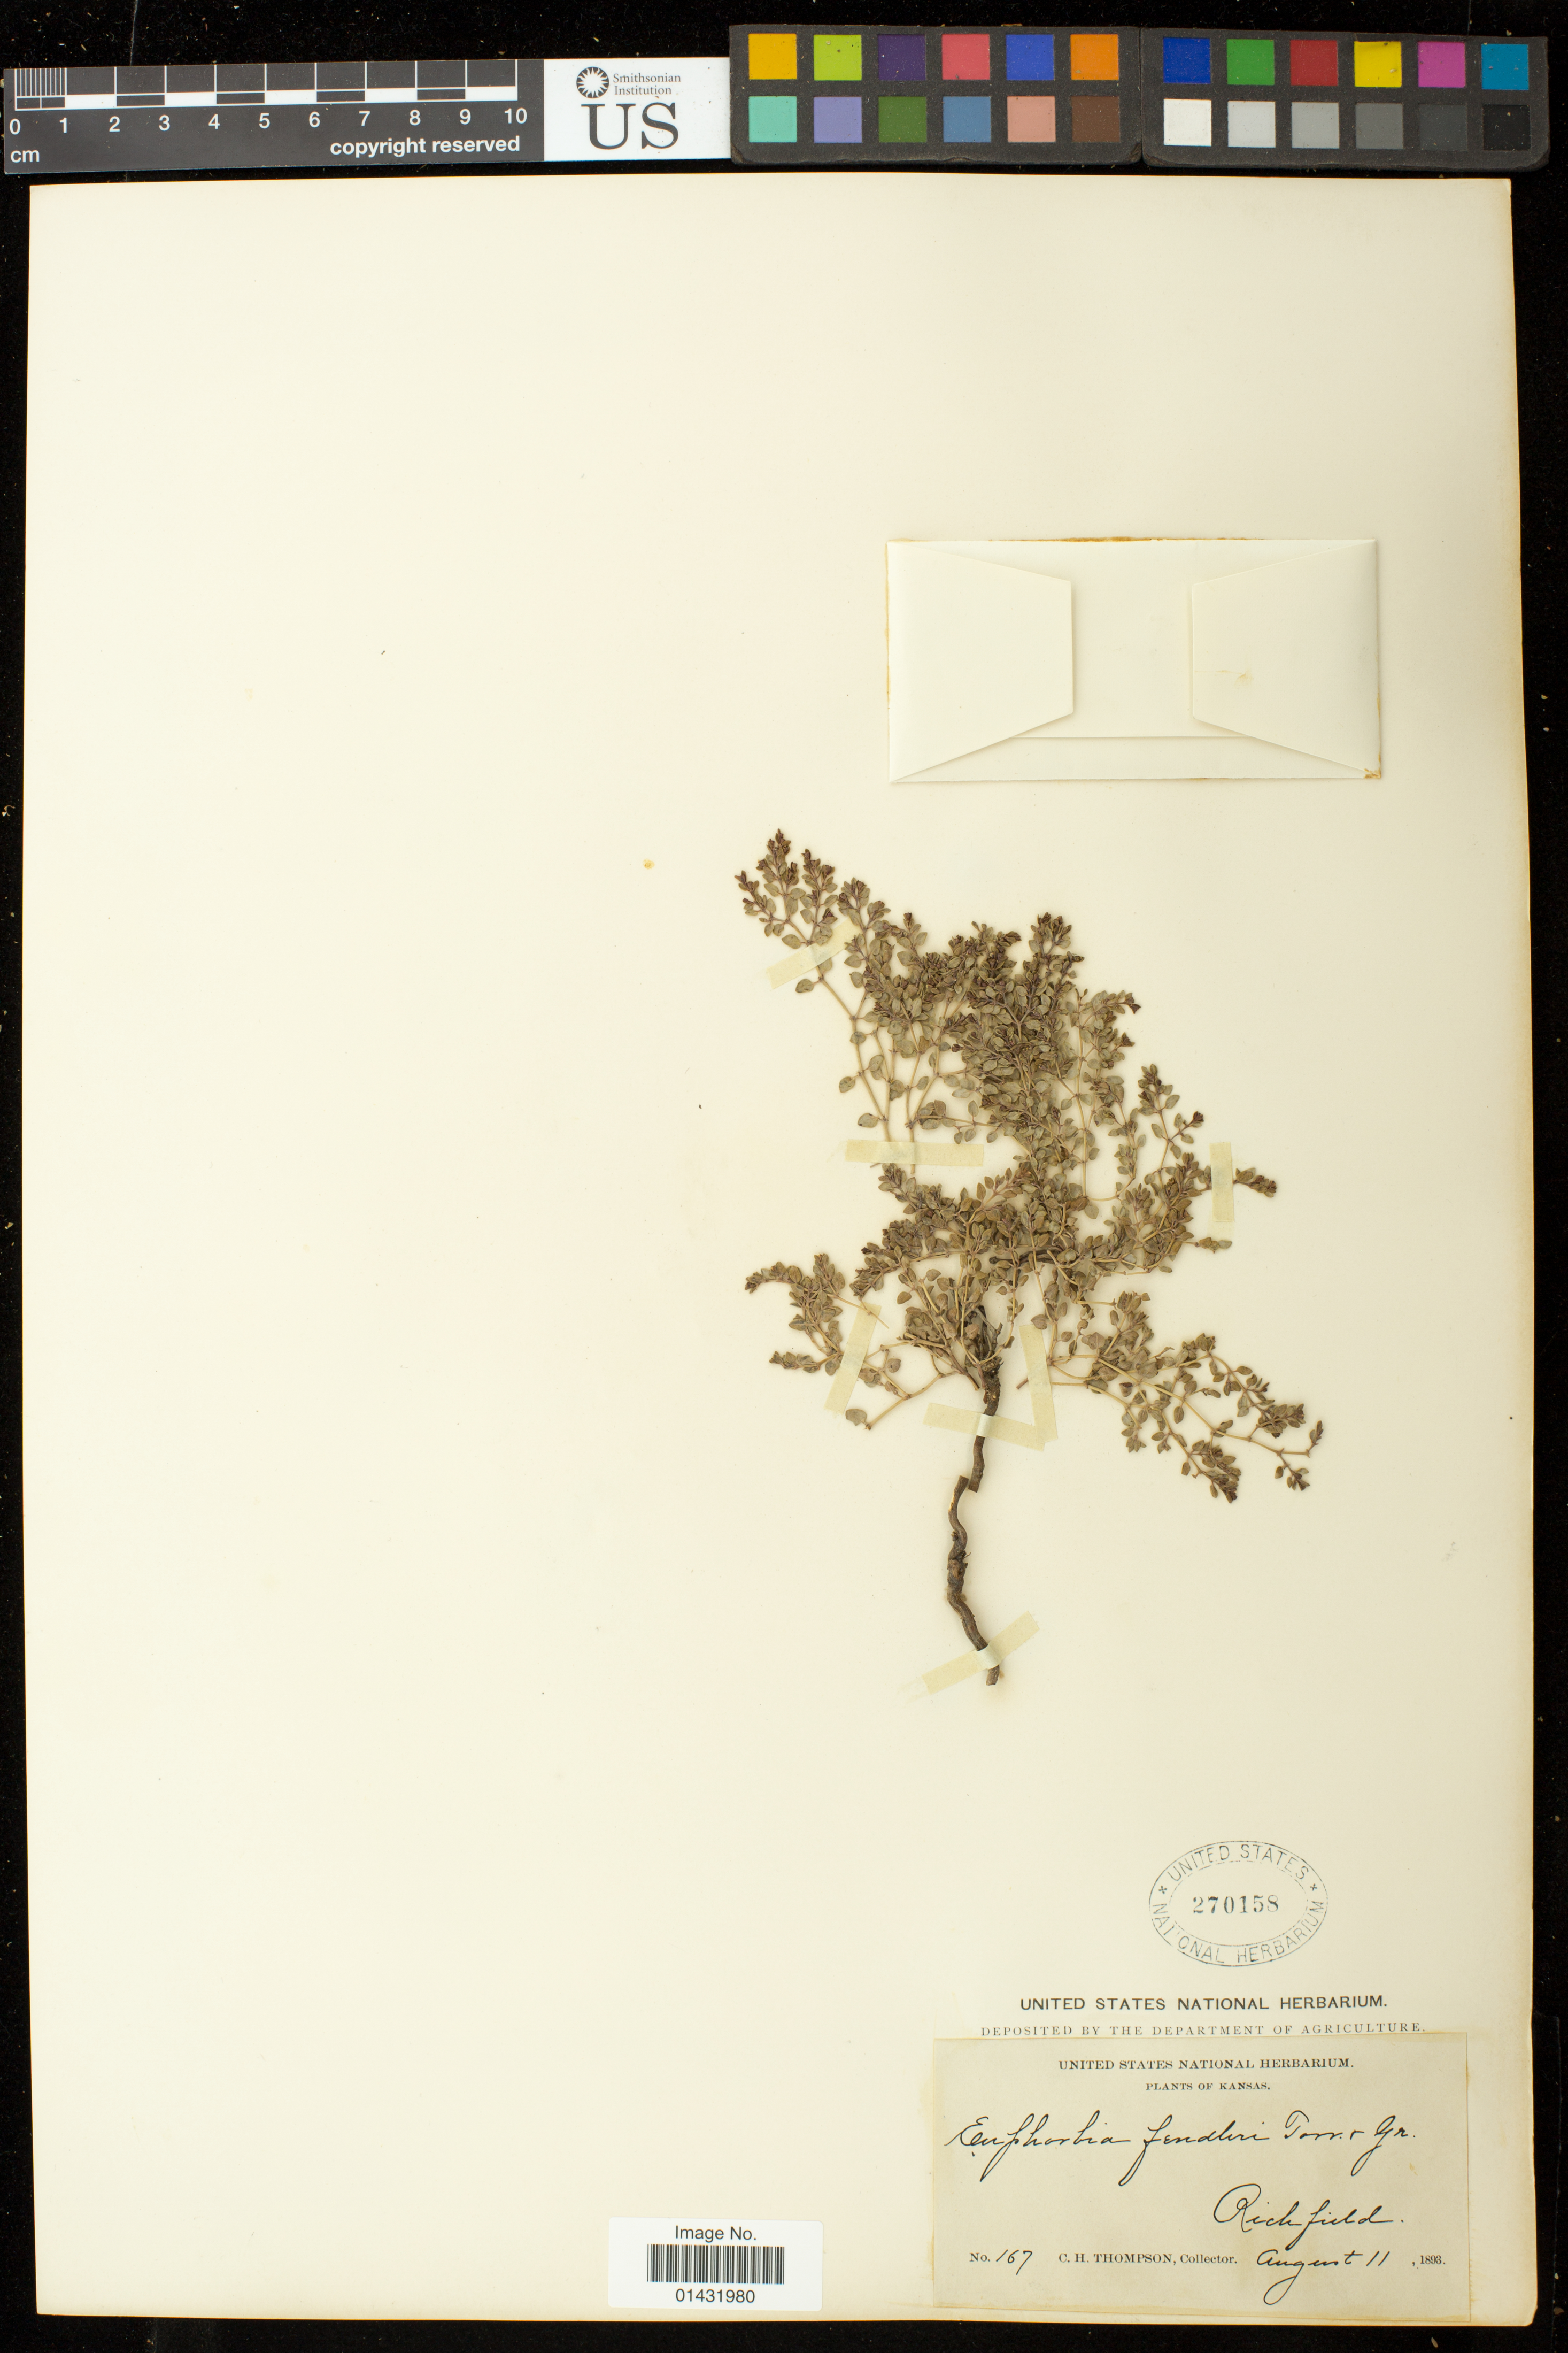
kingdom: Plantae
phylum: Tracheophyta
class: Magnoliopsida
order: Malpighiales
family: Euphorbiaceae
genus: Euphorbia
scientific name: Euphorbia fendleri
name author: Torr. & A. Gray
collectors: C. H. Thompson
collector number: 167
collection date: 1893-08-11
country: United States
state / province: Kansas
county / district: Morton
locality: Richfield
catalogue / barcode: US 270158